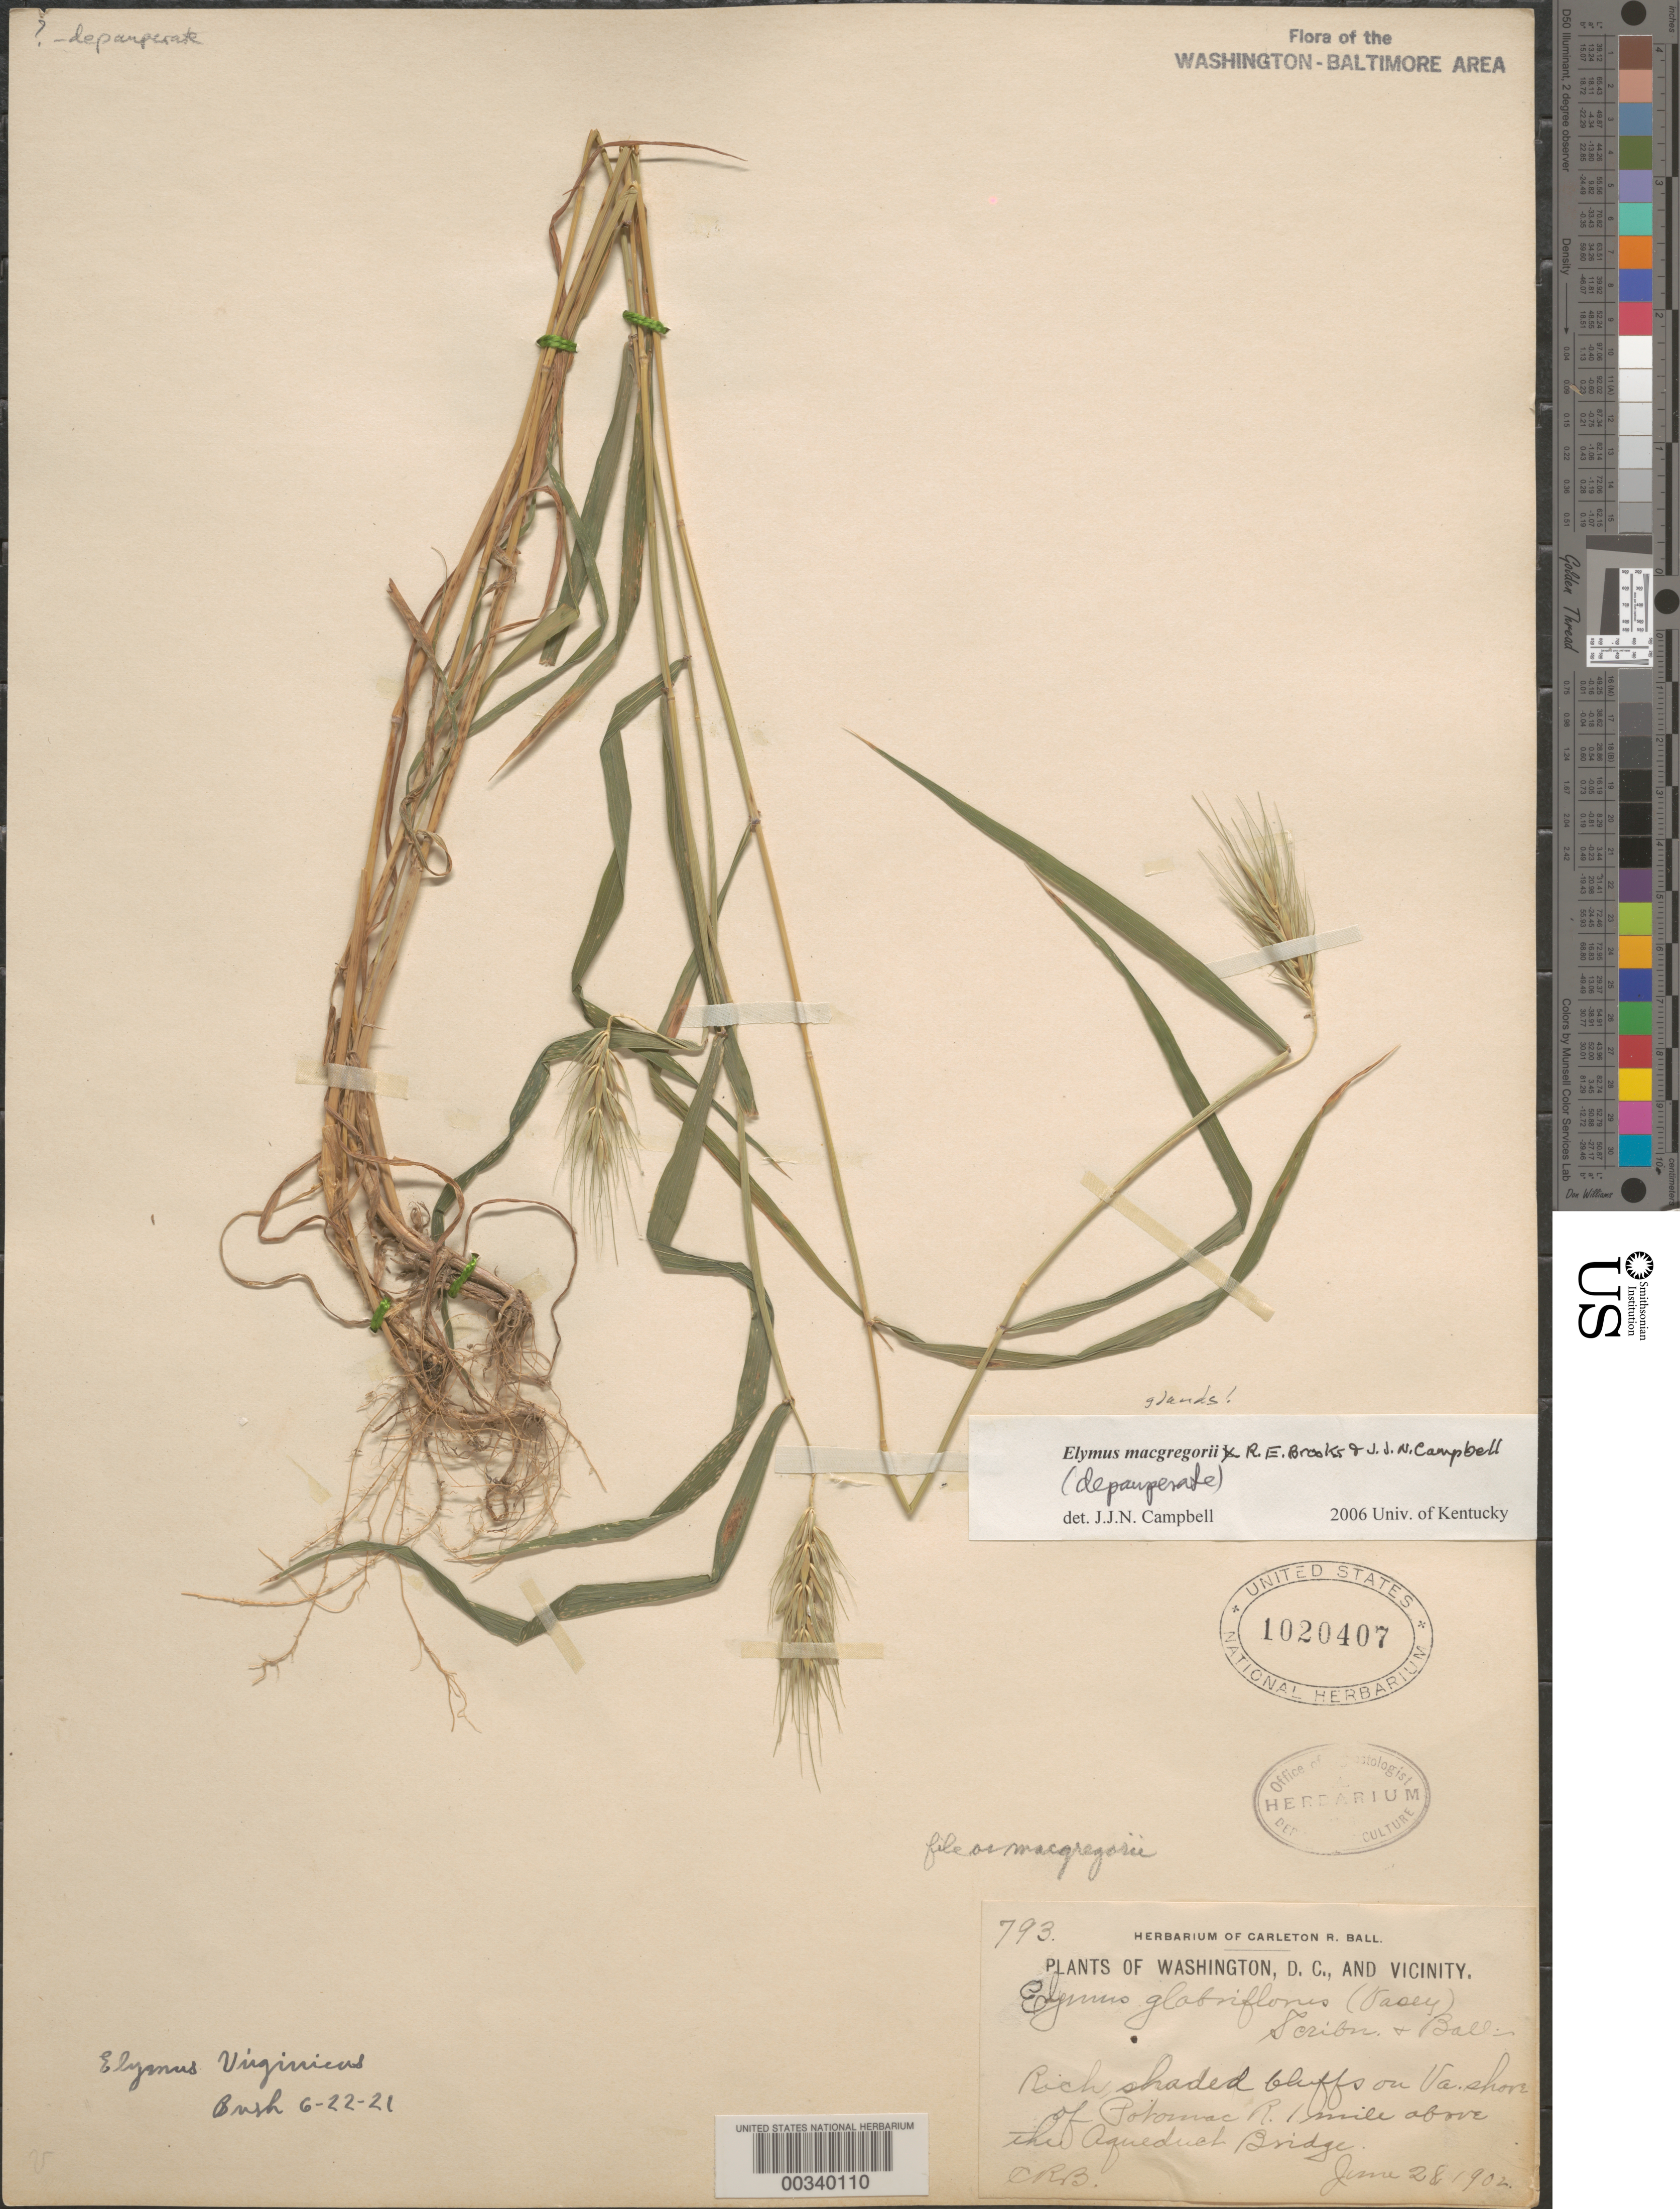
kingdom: Plantae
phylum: Tracheophyta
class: Liliopsida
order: Poales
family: Poaceae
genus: Elymus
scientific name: Elymus macgregorii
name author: R.E. Brooks & J.J.N. Campb.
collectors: C. R. Ball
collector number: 793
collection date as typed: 28 Jun 1902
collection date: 1902-06-28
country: United States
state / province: Virginia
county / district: Fairfax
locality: Va. shore of Potomac River, 1 mi. above Aqueduct Bridge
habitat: Rich shaded bluffs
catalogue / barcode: US 1020407